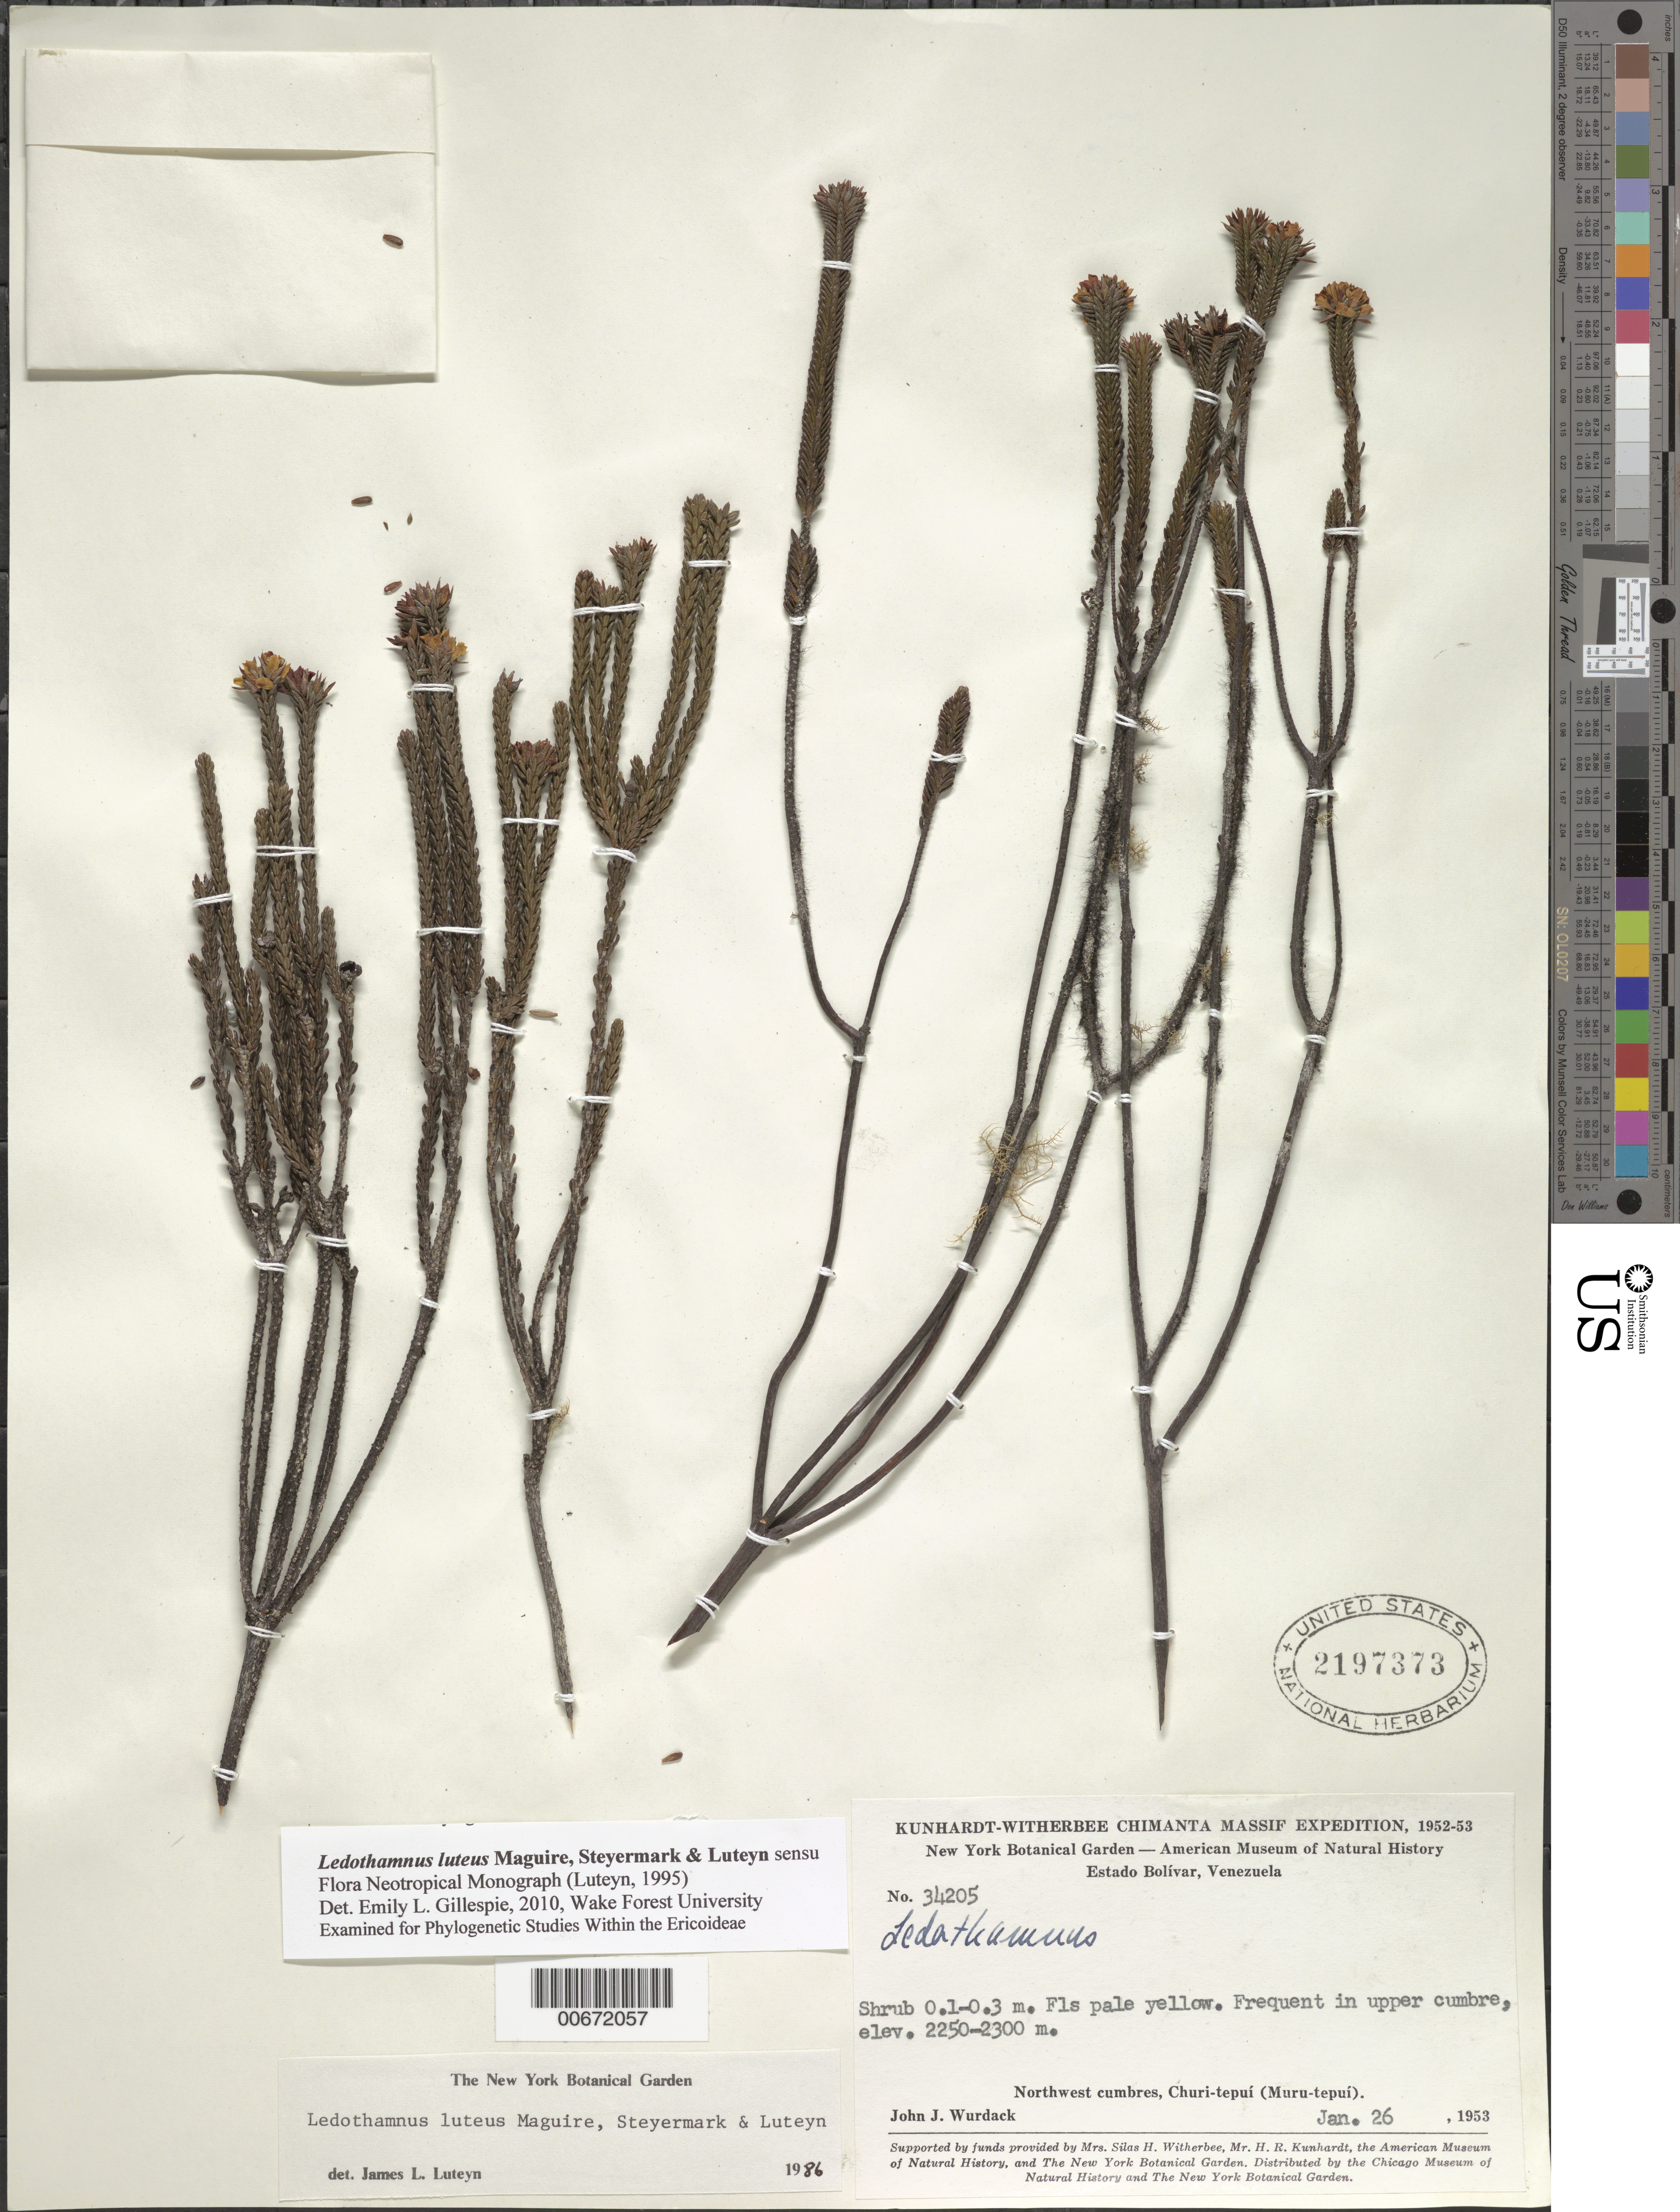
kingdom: Plantae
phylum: Tracheophyta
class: Magnoliopsida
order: Ericales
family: Ericaceae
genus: Ledothamnus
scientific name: Ledothamnus luteus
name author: Maguire et al.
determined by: Luteyn, J. L.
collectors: J. J. Wurdack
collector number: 34205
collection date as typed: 26-Jan-53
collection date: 1953-01-26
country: Venezuela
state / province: Bolívar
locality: Churi-tepuí (Muru-tepuí)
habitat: Summit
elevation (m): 2250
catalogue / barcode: US 2197373